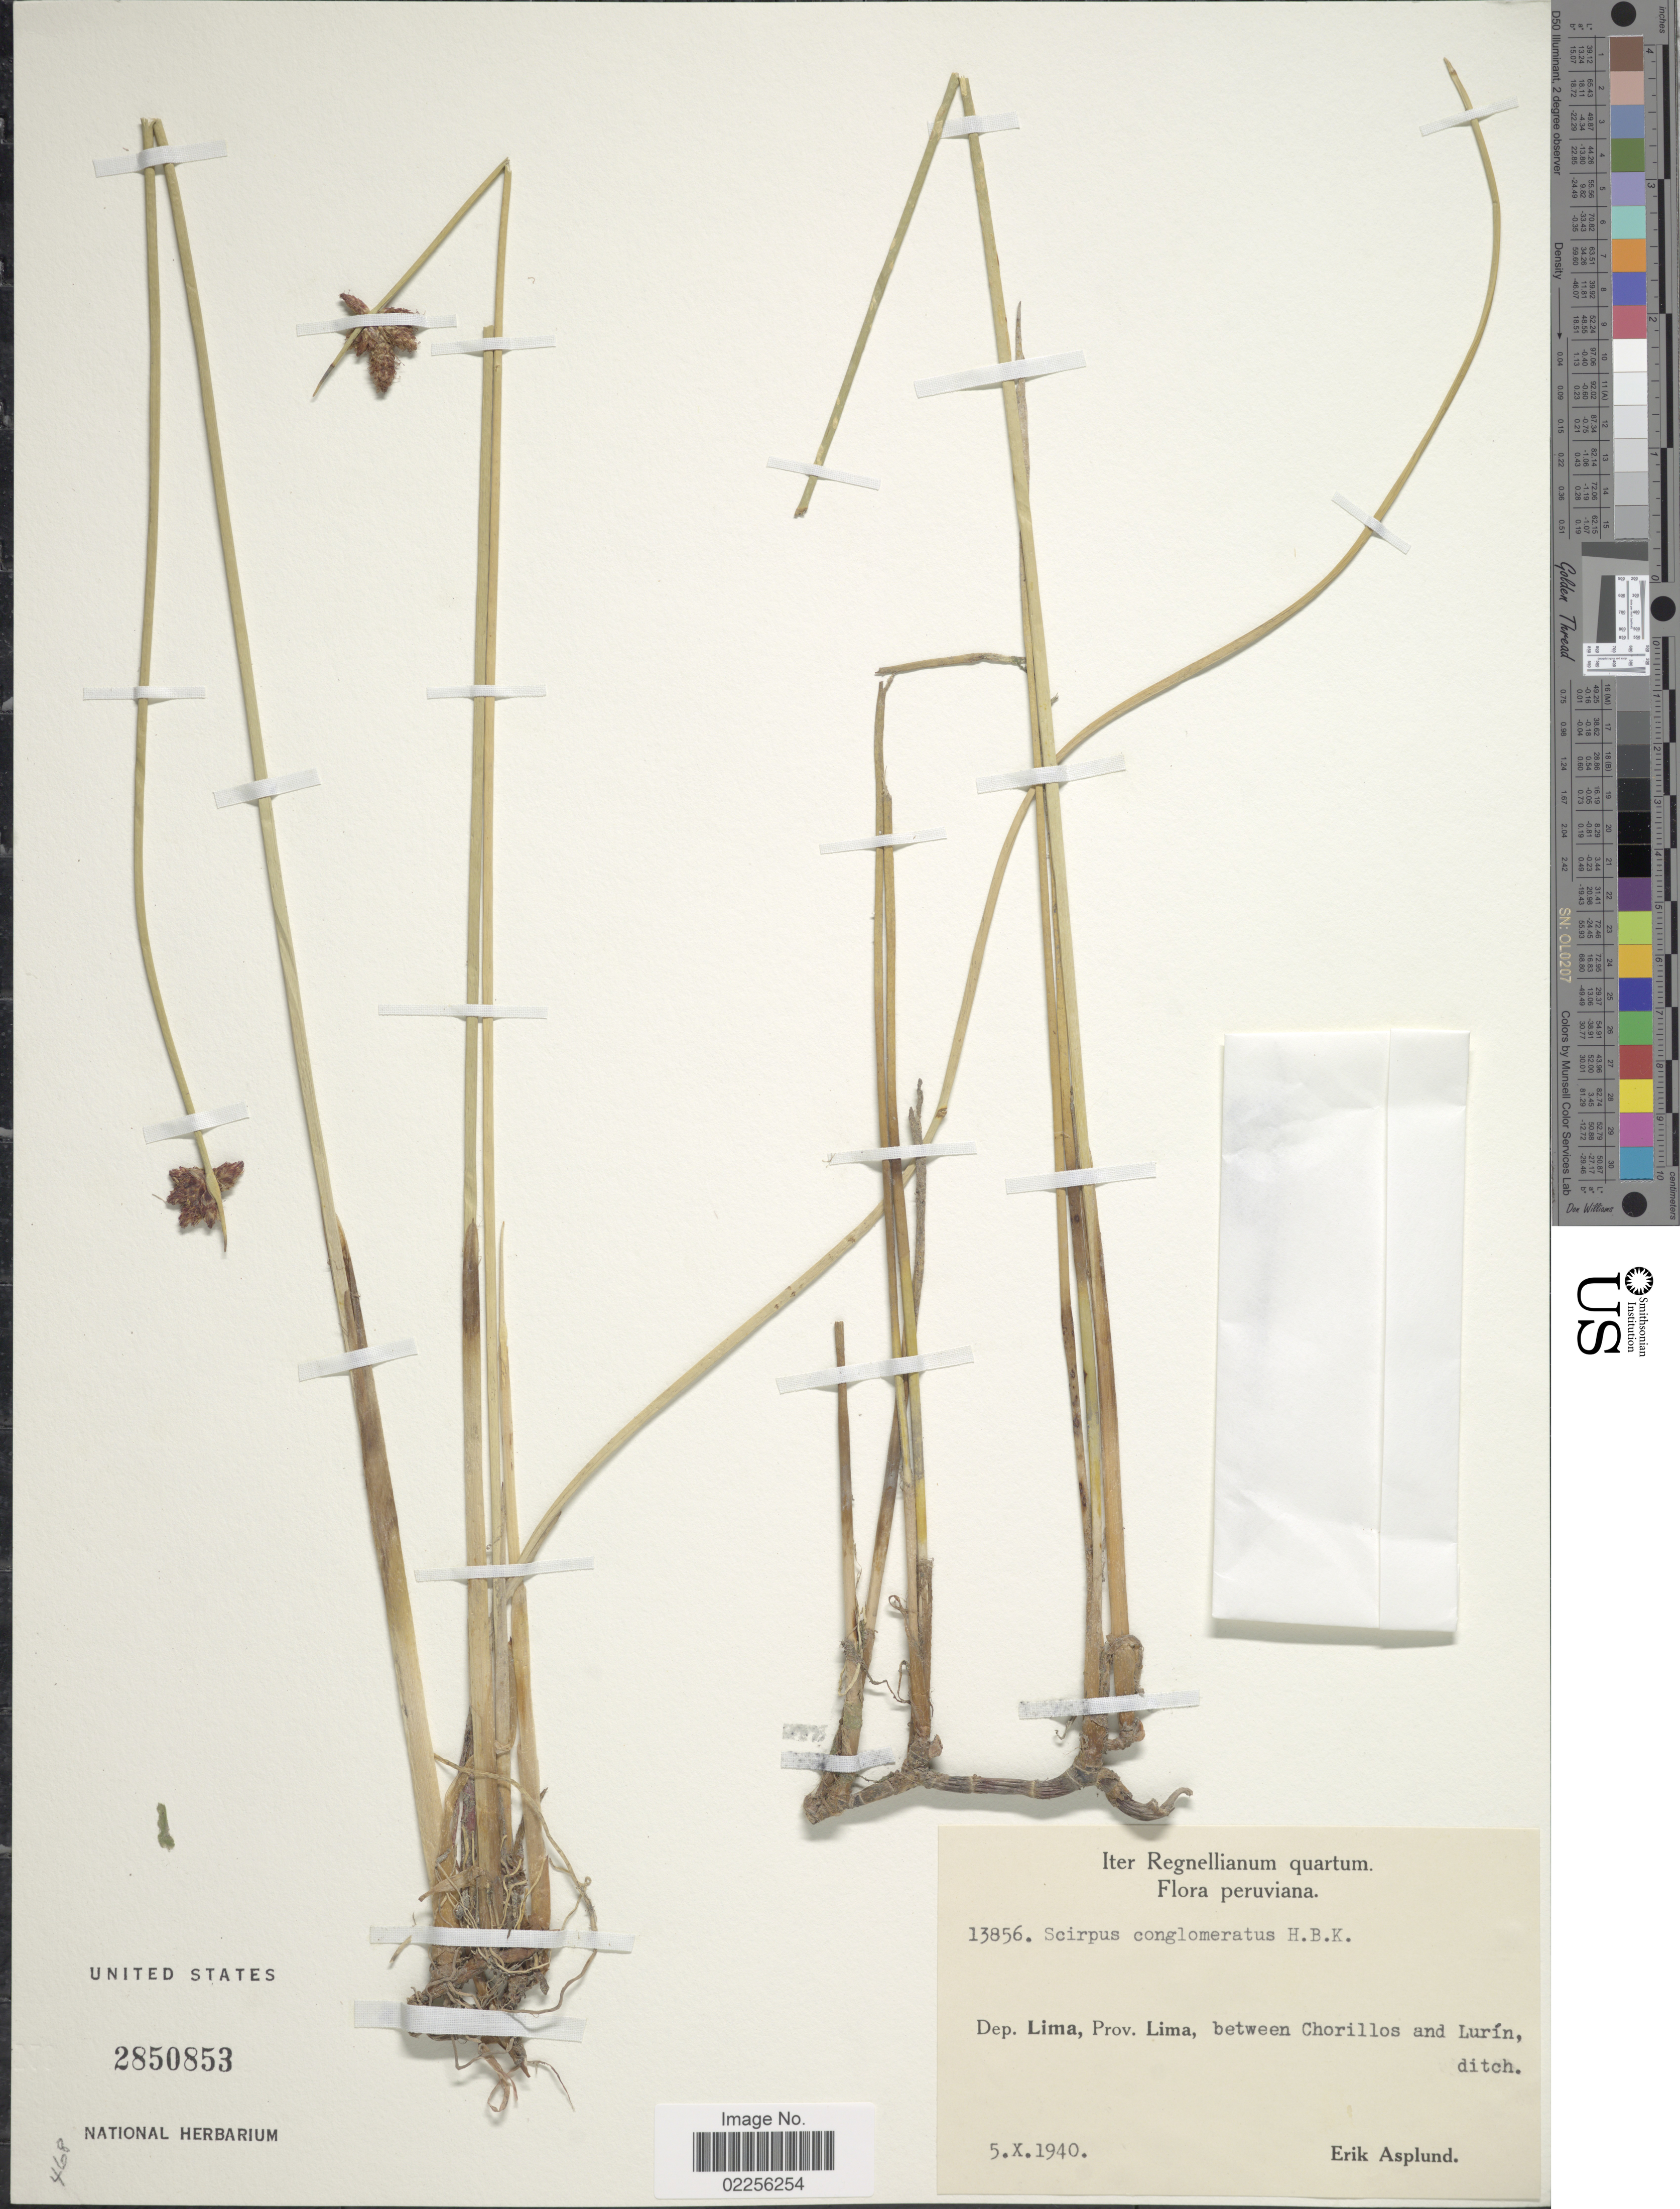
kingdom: Plantae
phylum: Tracheophyta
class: Liliopsida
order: Poales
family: Cyperaceae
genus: Schoenoplectus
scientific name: Schoenoplectus pungens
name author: (Vahl) Palla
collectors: E. Asplund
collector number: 13856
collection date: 1940-10-05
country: Peru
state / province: Lima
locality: Dep. Lima, between Chorillos and Lurín, ditch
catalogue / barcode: US 2850853